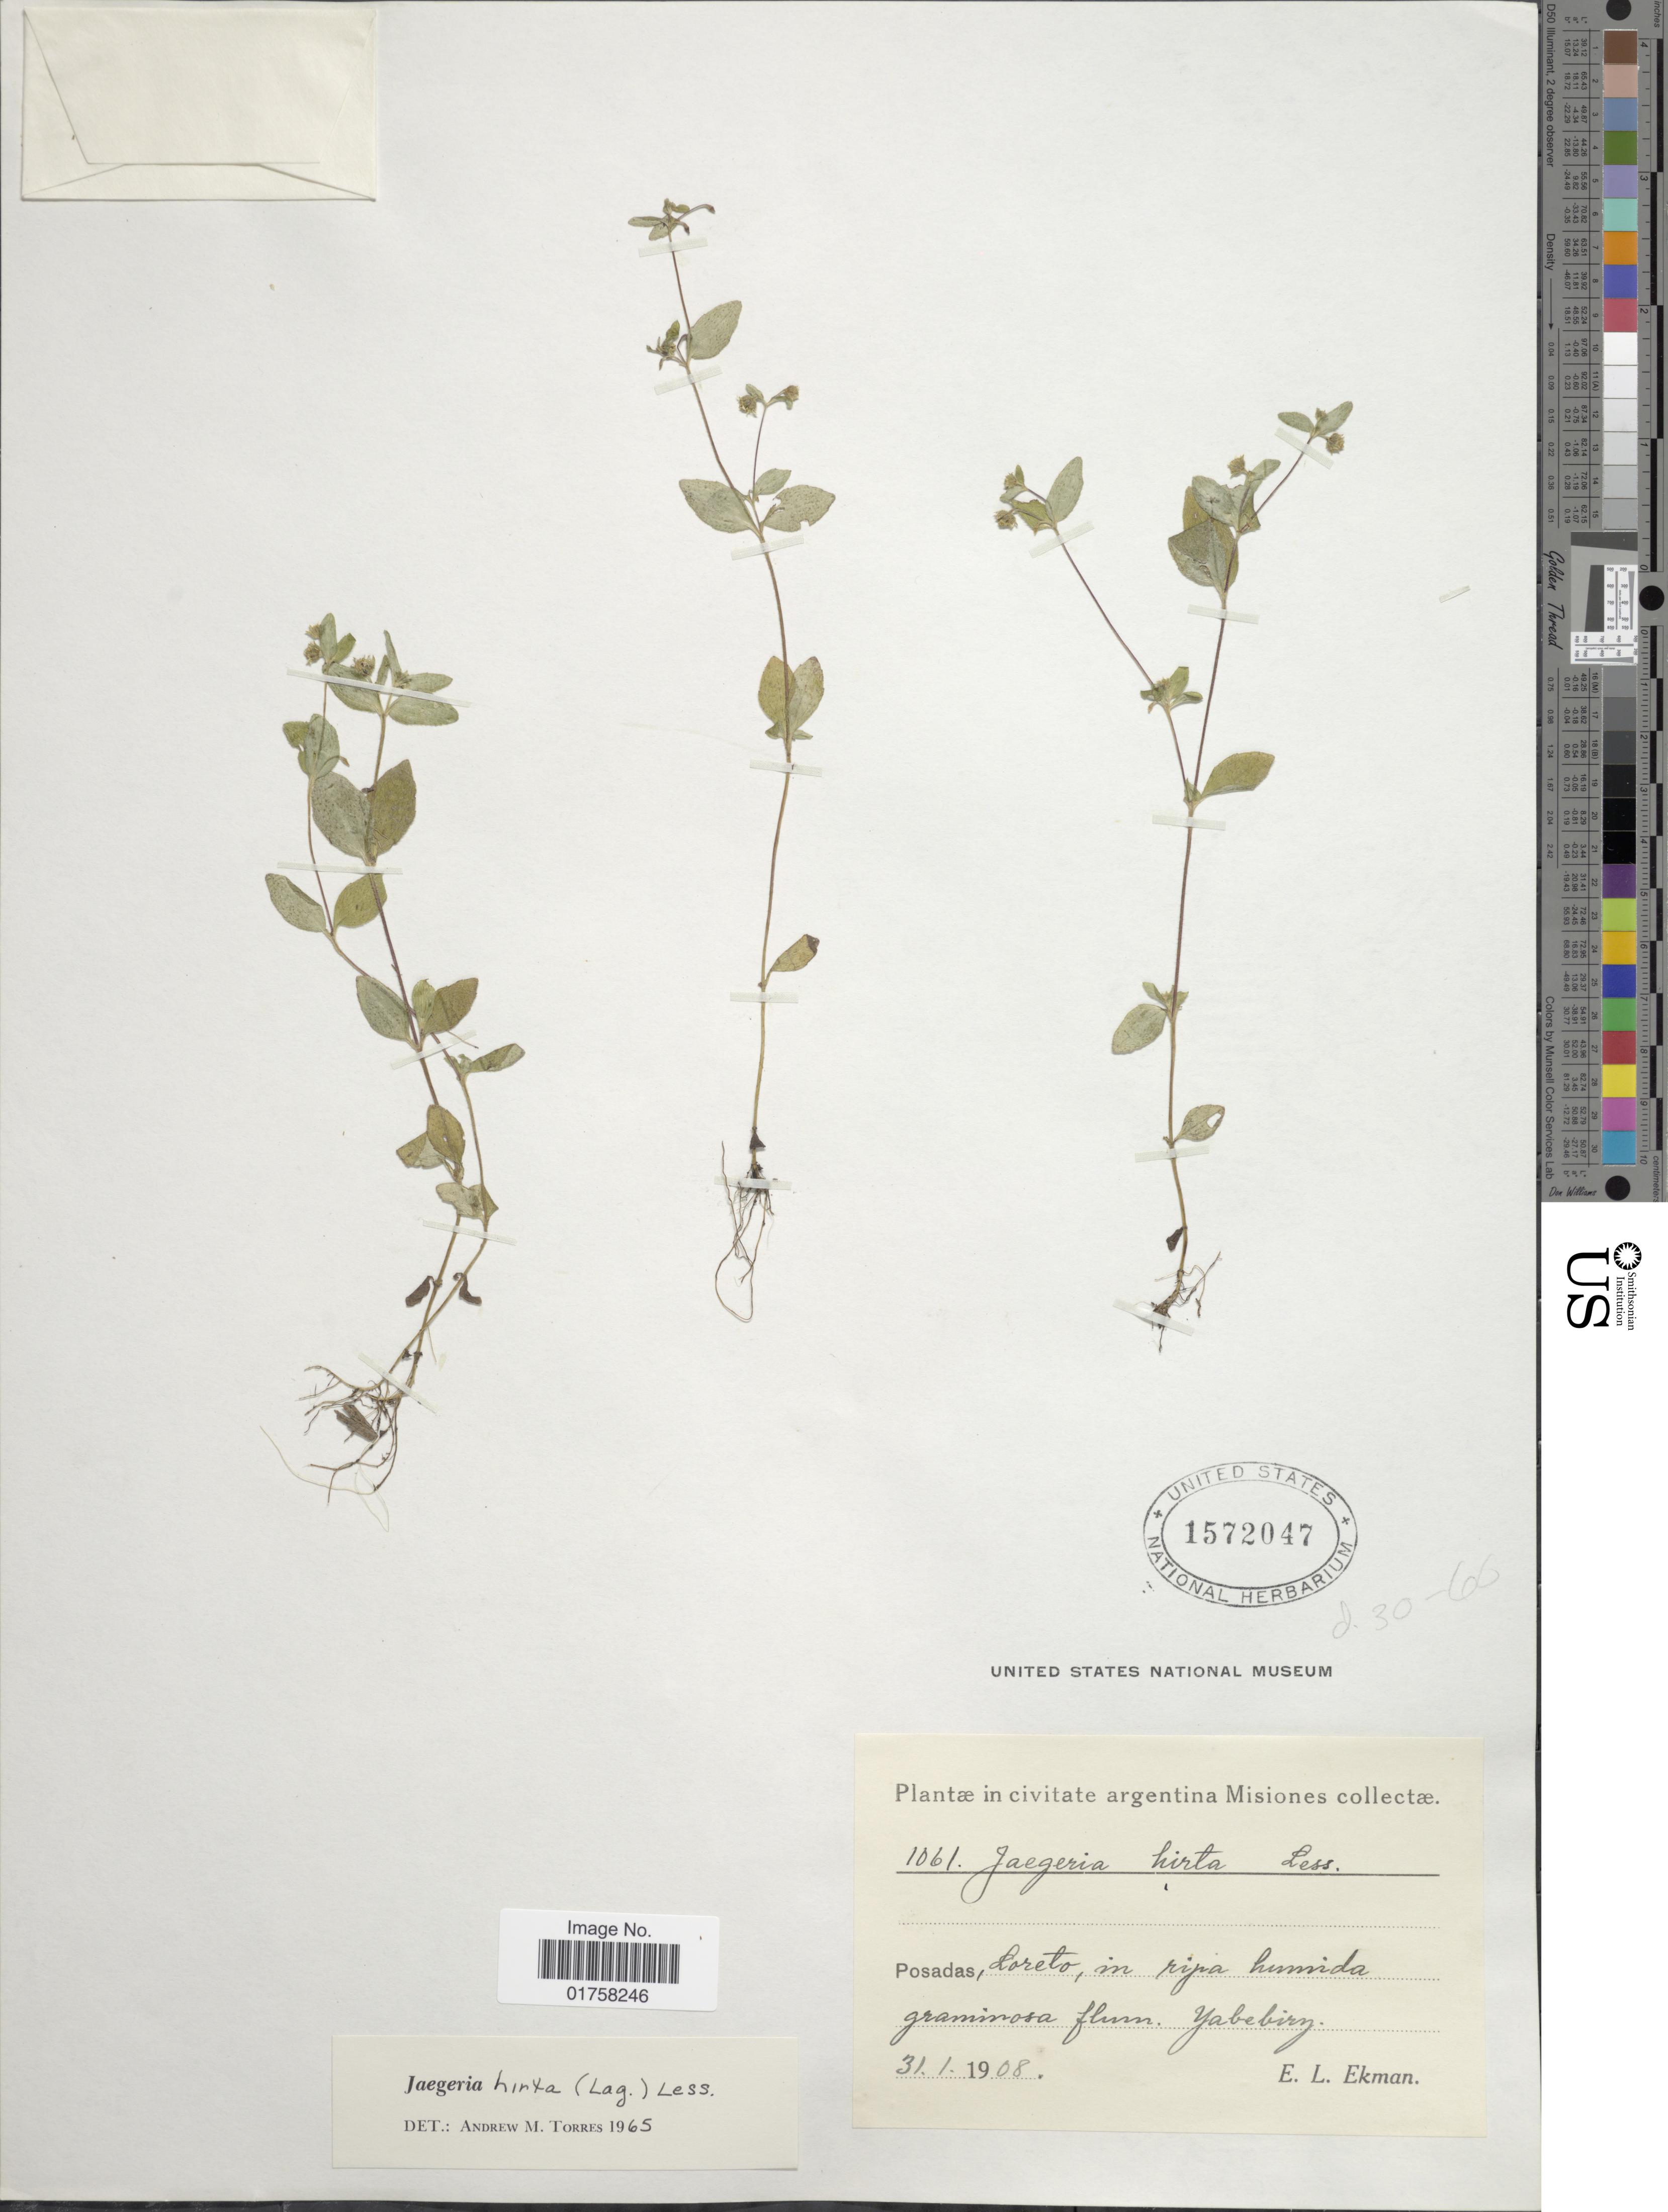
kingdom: Plantae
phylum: Tracheophyta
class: Magnoliopsida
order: Asterales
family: Asteraceae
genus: Jaegeria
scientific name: Jaegeria hirta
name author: (Lag.) Less.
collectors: E. L. Ekman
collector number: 1061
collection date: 1908-01-31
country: Peru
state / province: Loreto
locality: Posadas, in ripa humida graminosa flum. Yabebiry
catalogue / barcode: US 1572047